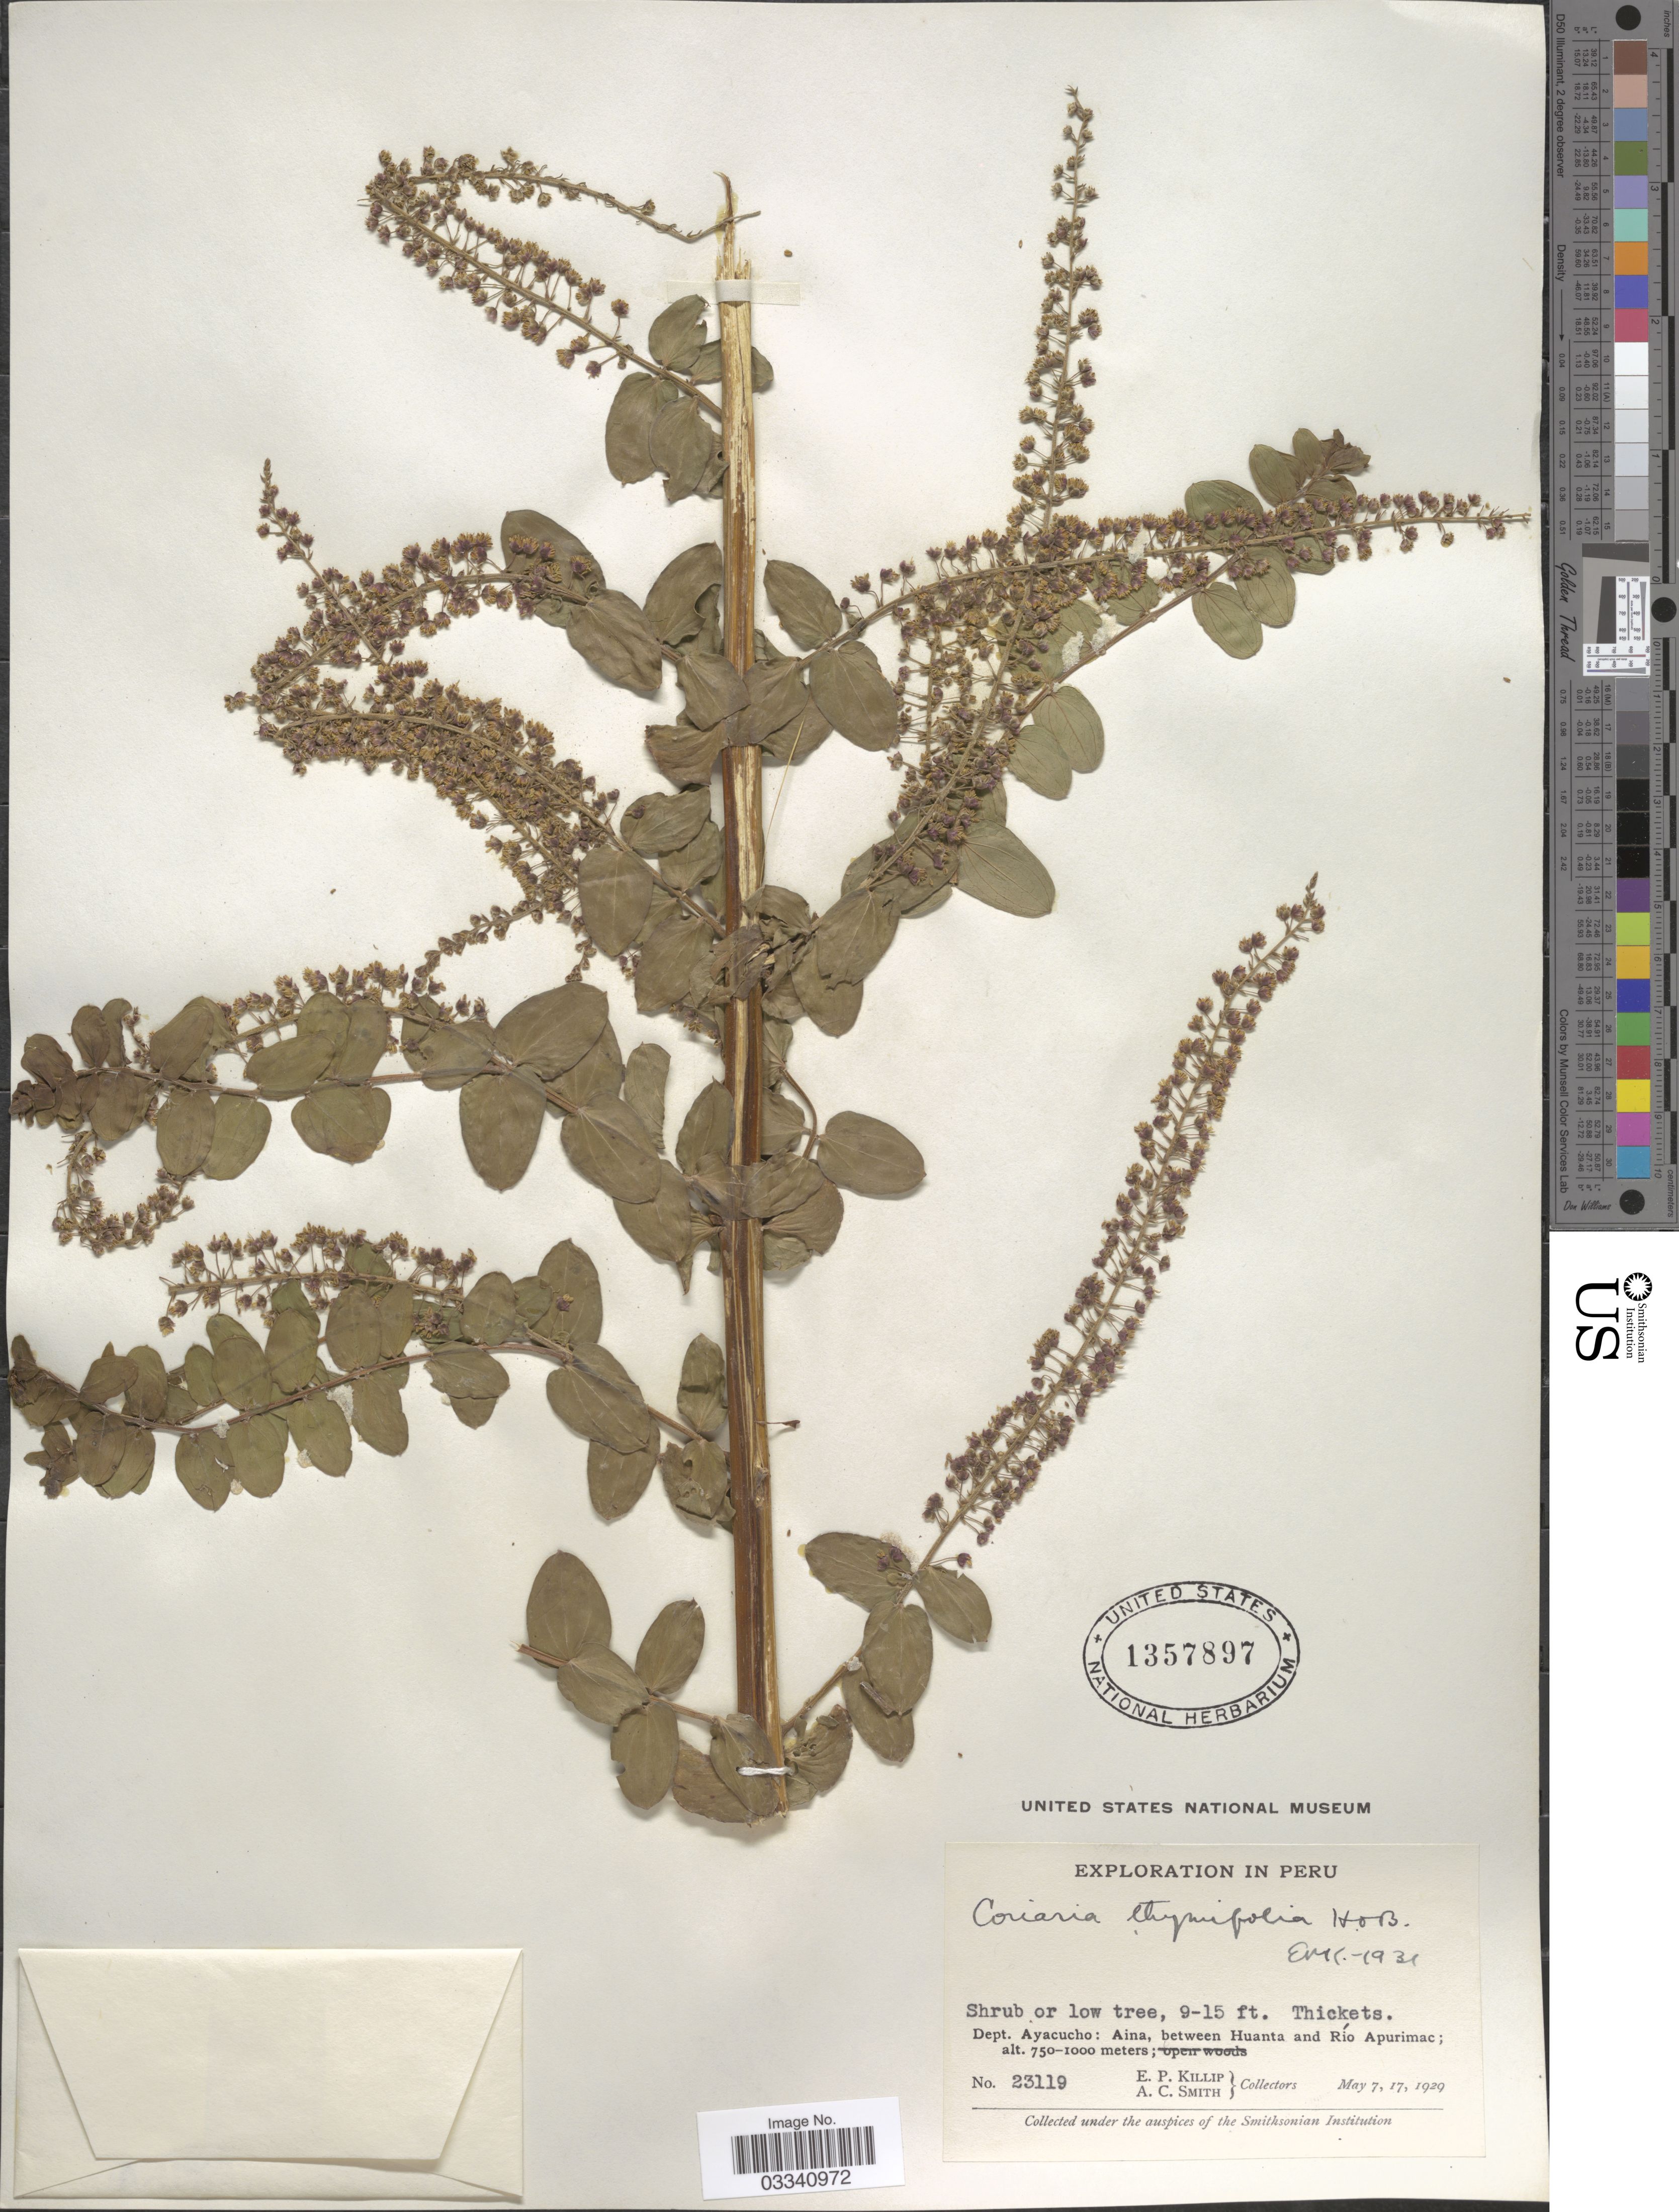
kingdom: Plantae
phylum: Tracheophyta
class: Magnoliopsida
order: Cucurbitales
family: Coriariaceae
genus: Coriaria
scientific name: Coriaria ruscifolia subsp. microphylla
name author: (Poir.) L.E. Skog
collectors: E. P. Killip & A. C. Smith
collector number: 23119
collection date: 1929-05-07/1929-05-17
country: Peru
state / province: Ayacucho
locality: Dept. Ayacucho: Aina, between Huanta and Río Apurimac.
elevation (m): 750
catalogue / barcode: US 1357897